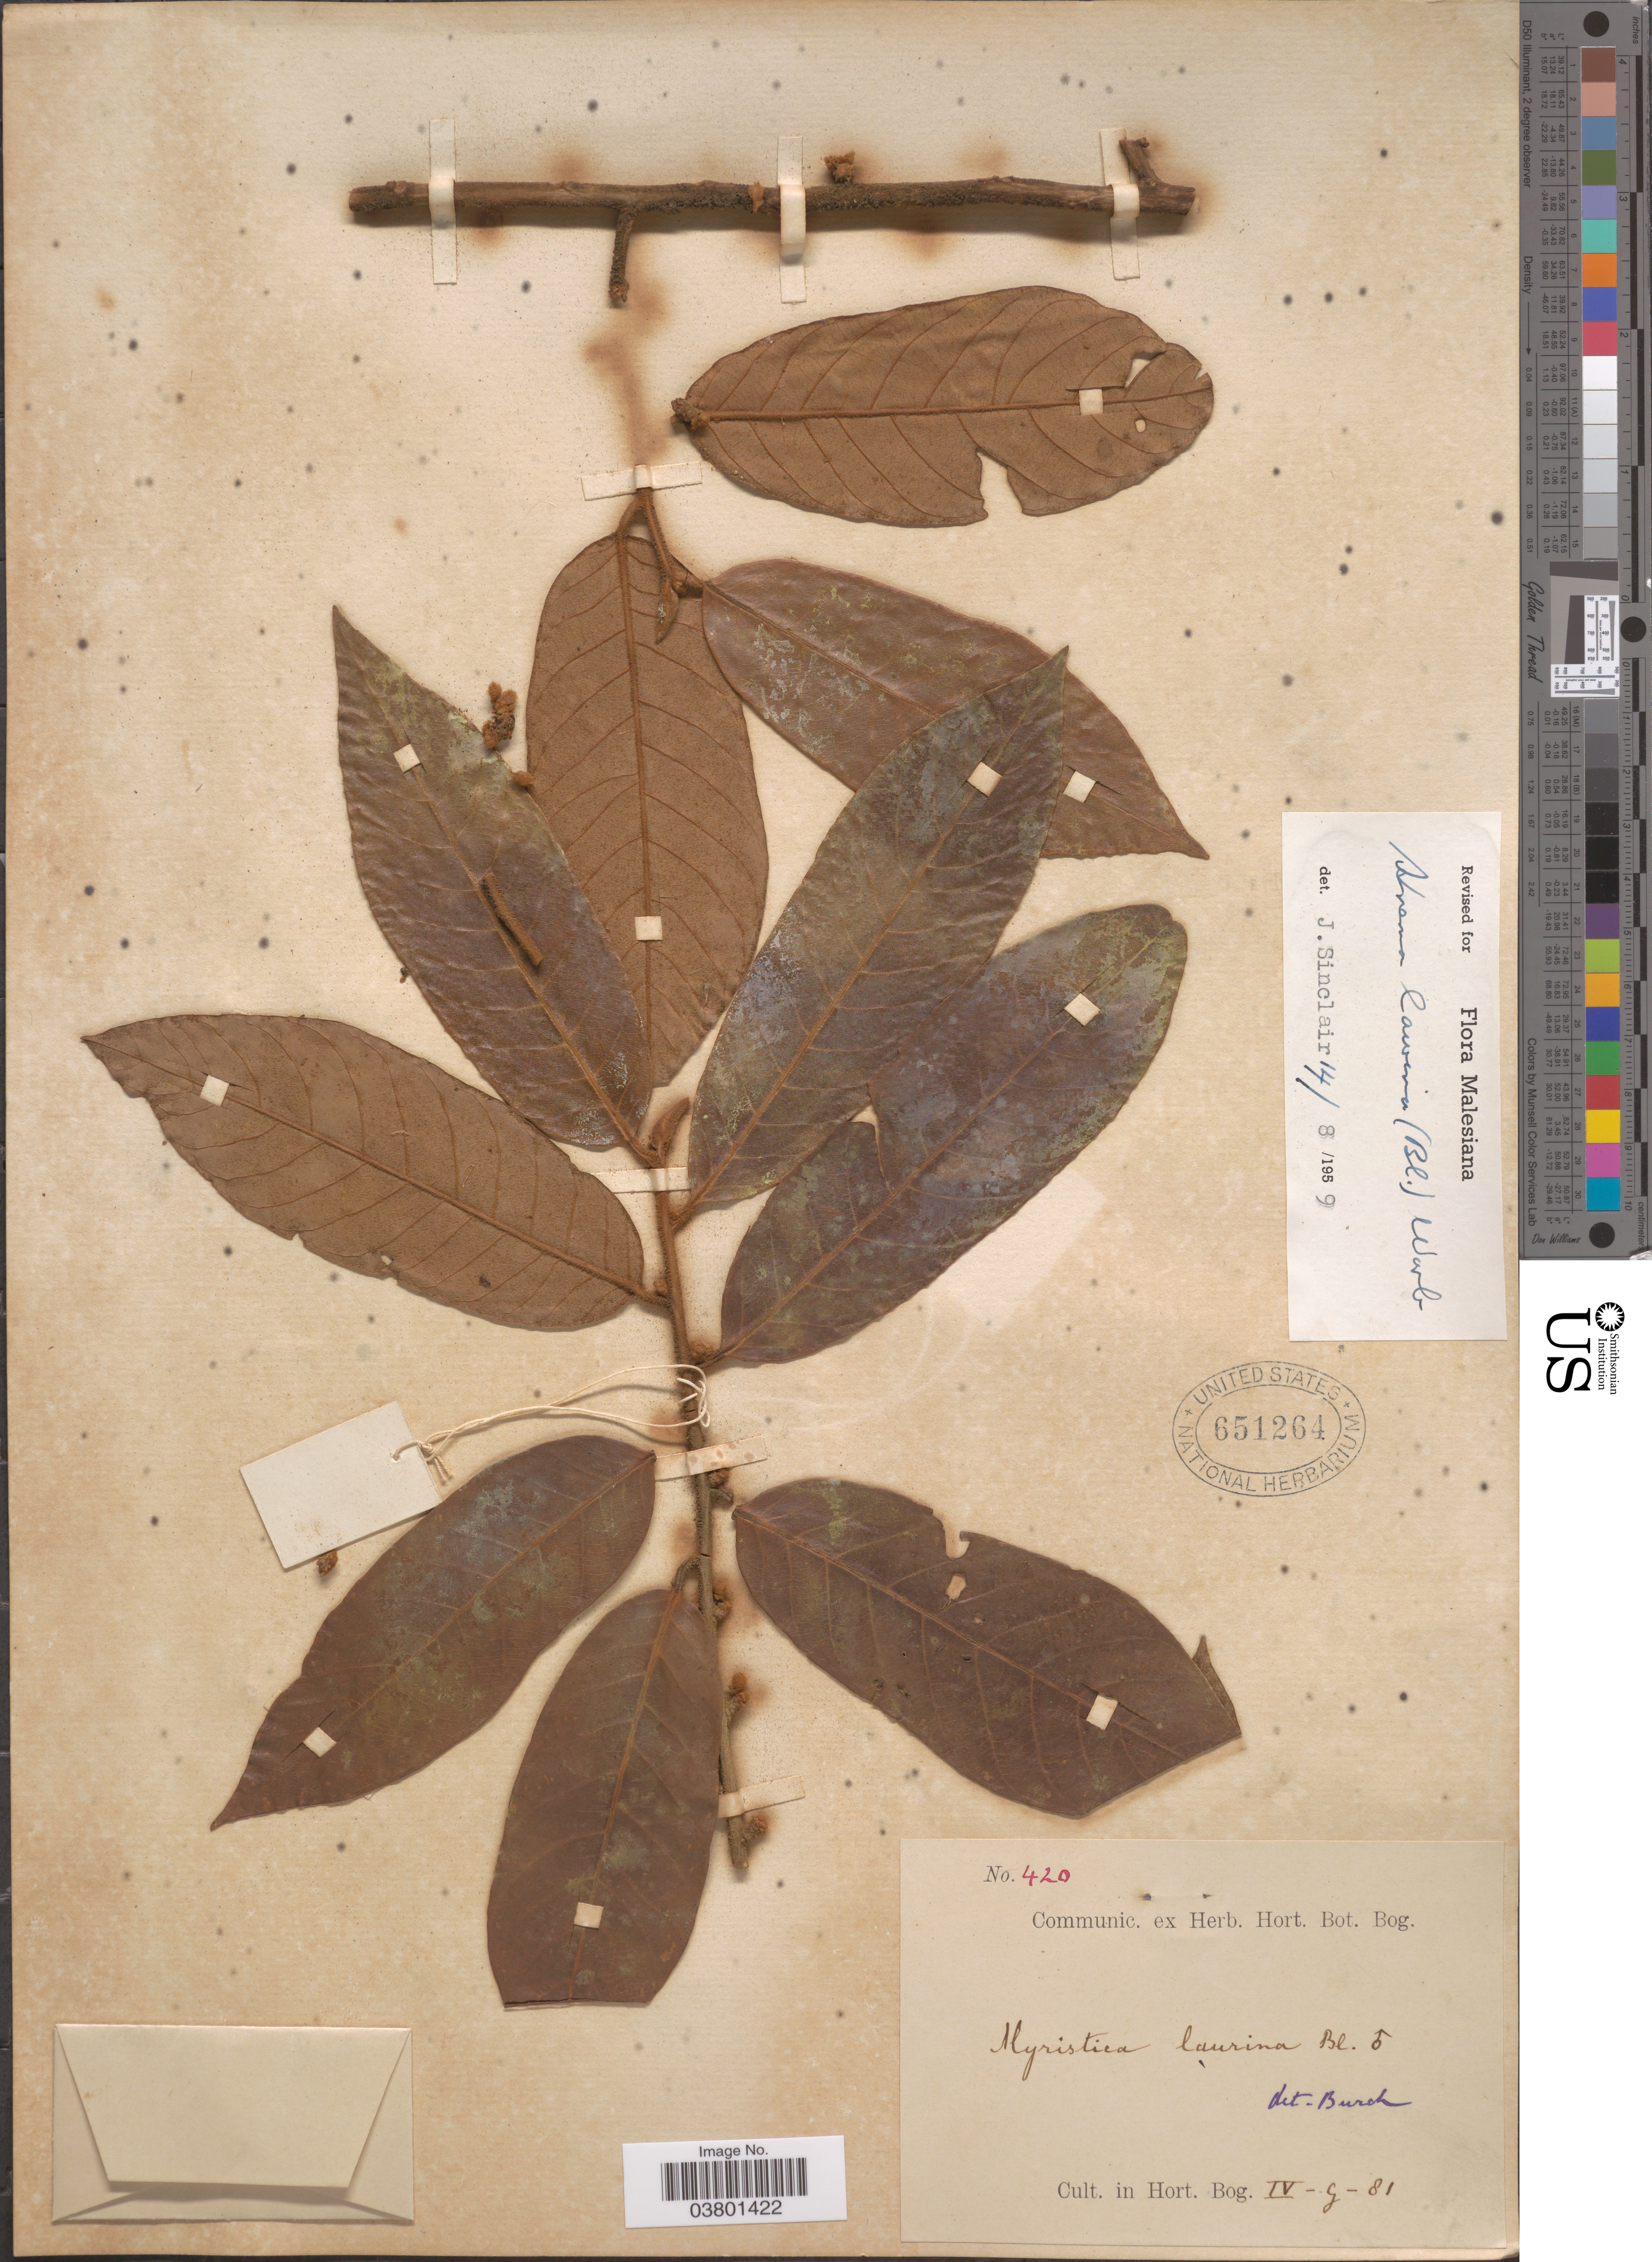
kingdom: Plantae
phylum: Tracheophyta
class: Magnoliopsida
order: Magnoliales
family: Myristicaceae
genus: Knema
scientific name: Knema laurina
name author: Warb.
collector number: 420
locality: Cult. in Hort. Bog. IV - G - 81.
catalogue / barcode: US 651264